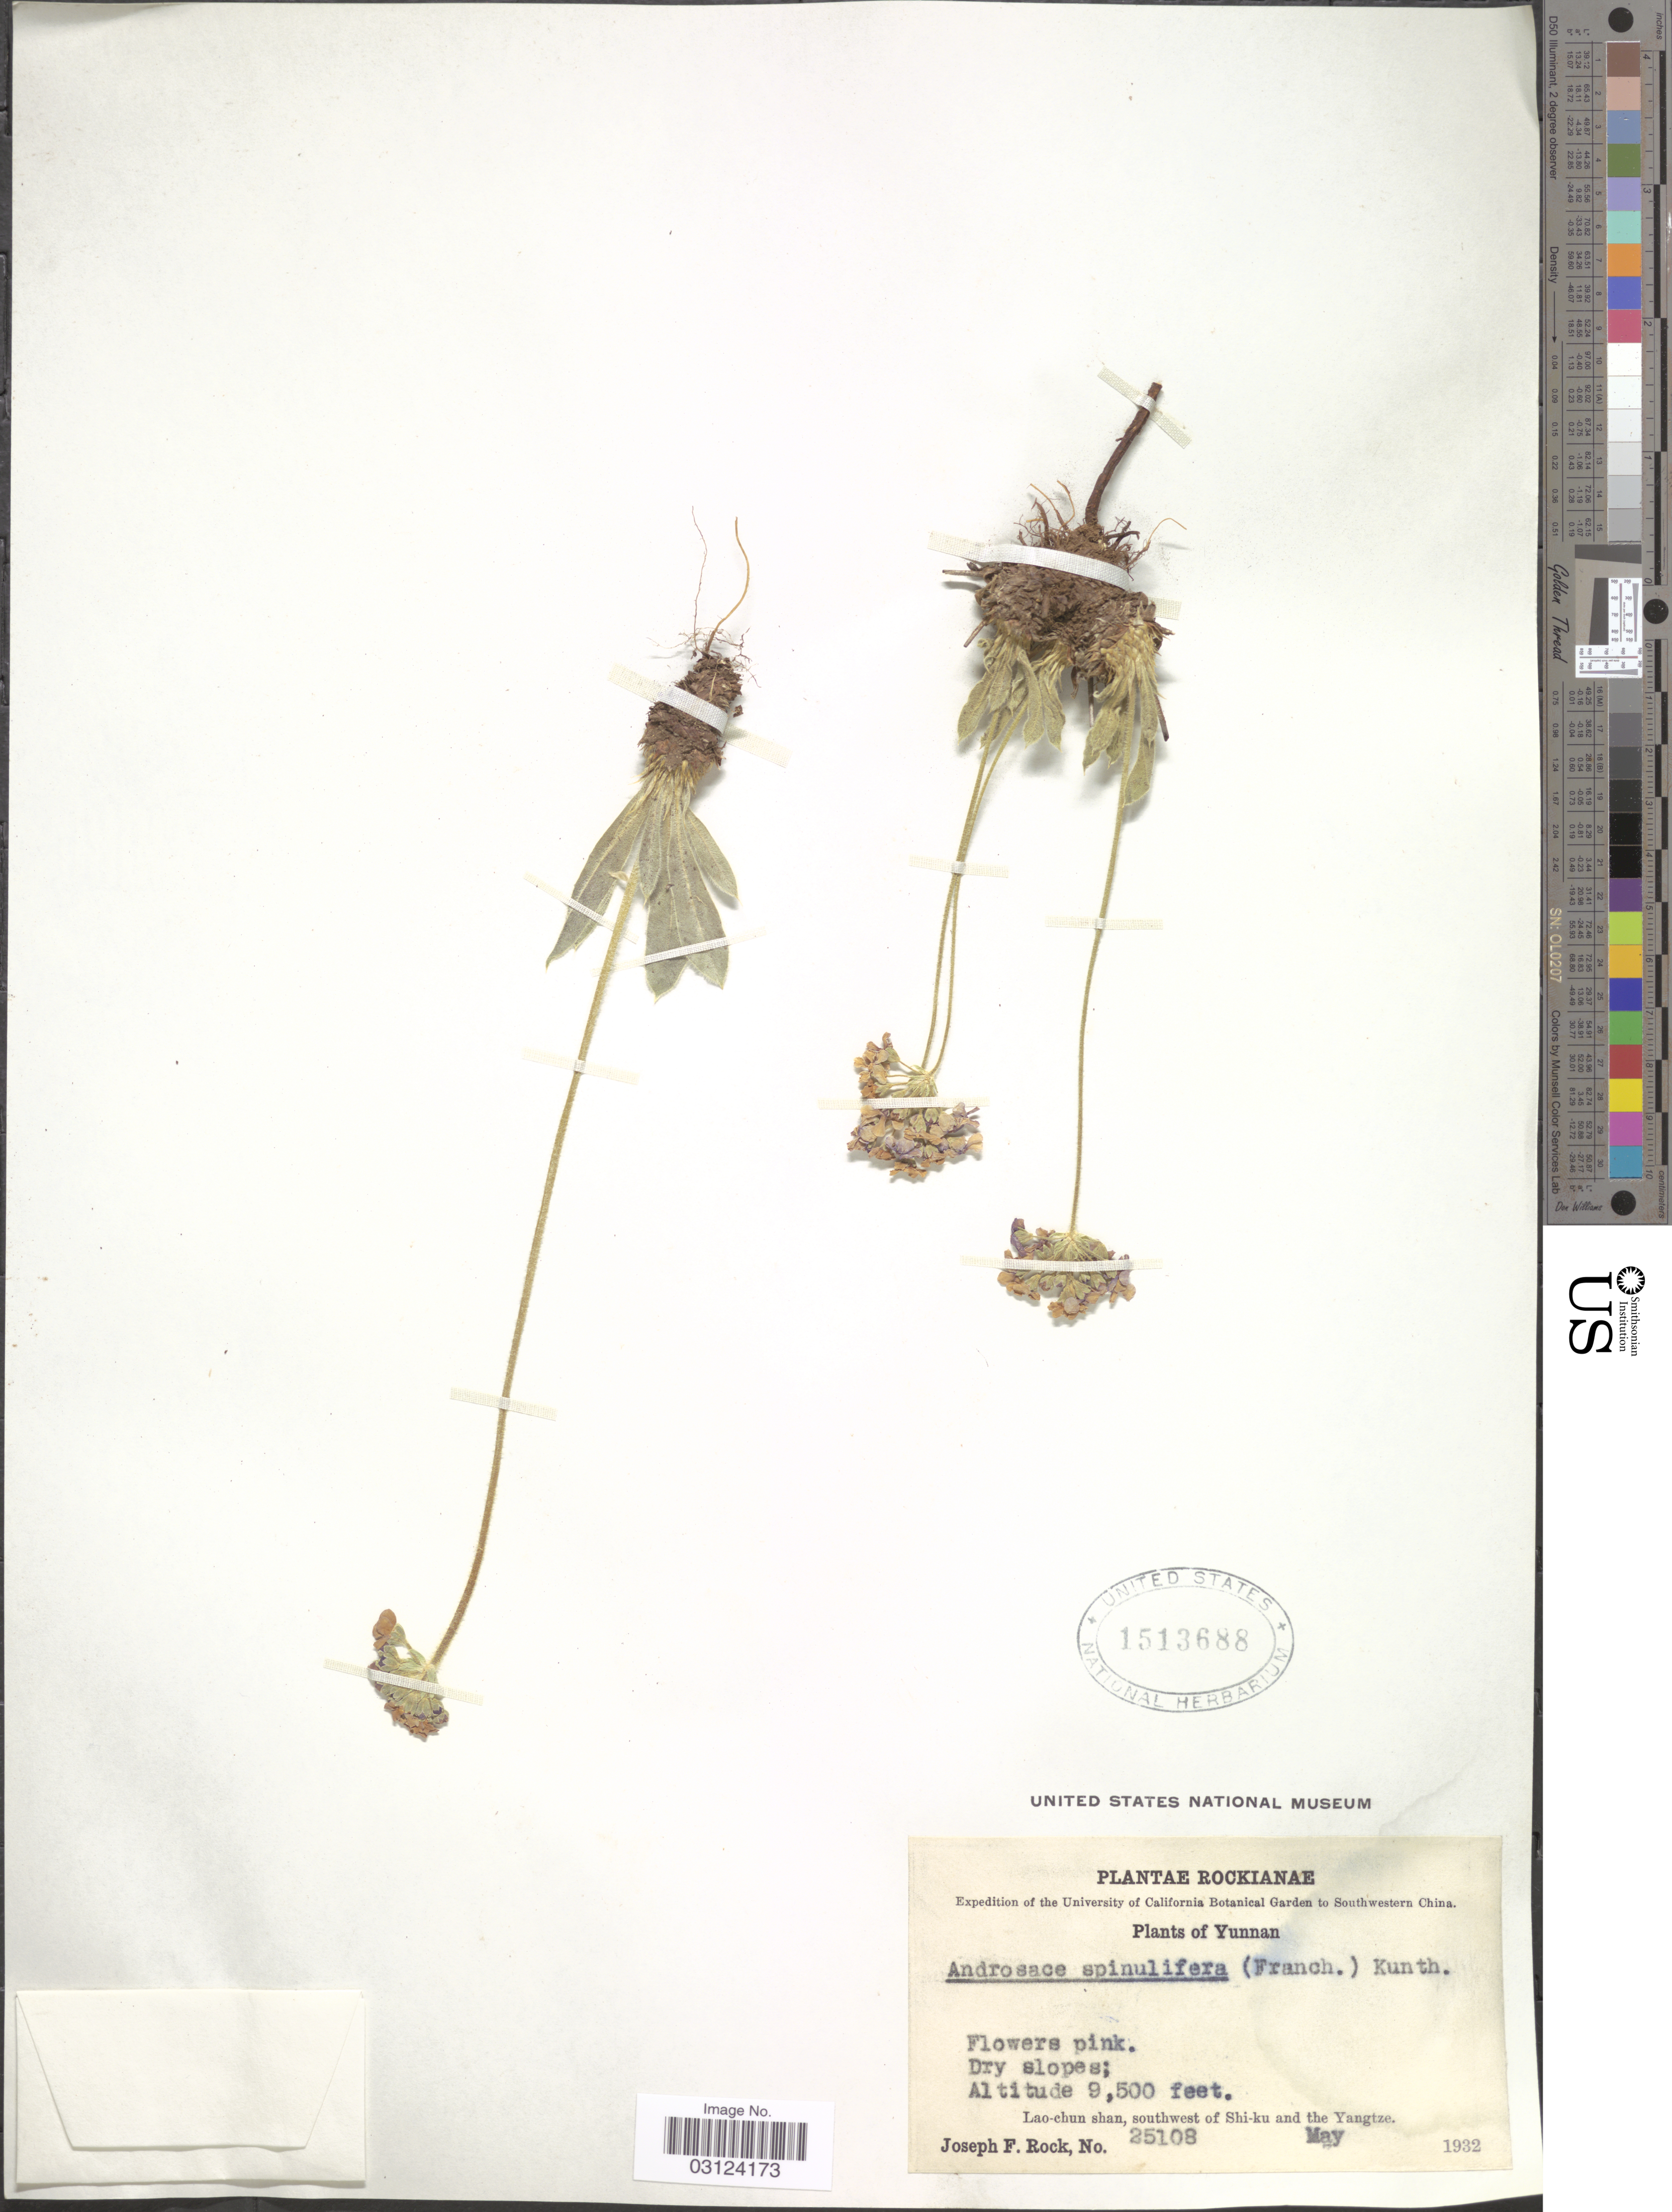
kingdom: Plantae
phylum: Tracheophyta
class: Magnoliopsida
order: Ericales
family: Primulaceae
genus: Androsace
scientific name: Androsace spinulifera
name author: (Franch.) R. Knuth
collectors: J. F. Rock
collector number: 25108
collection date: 1932-05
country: China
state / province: Yunnan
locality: Lao-chun shan, southwest of Shi-ku and the Yangtze, Southwestern China.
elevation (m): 2896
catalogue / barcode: US 1513688